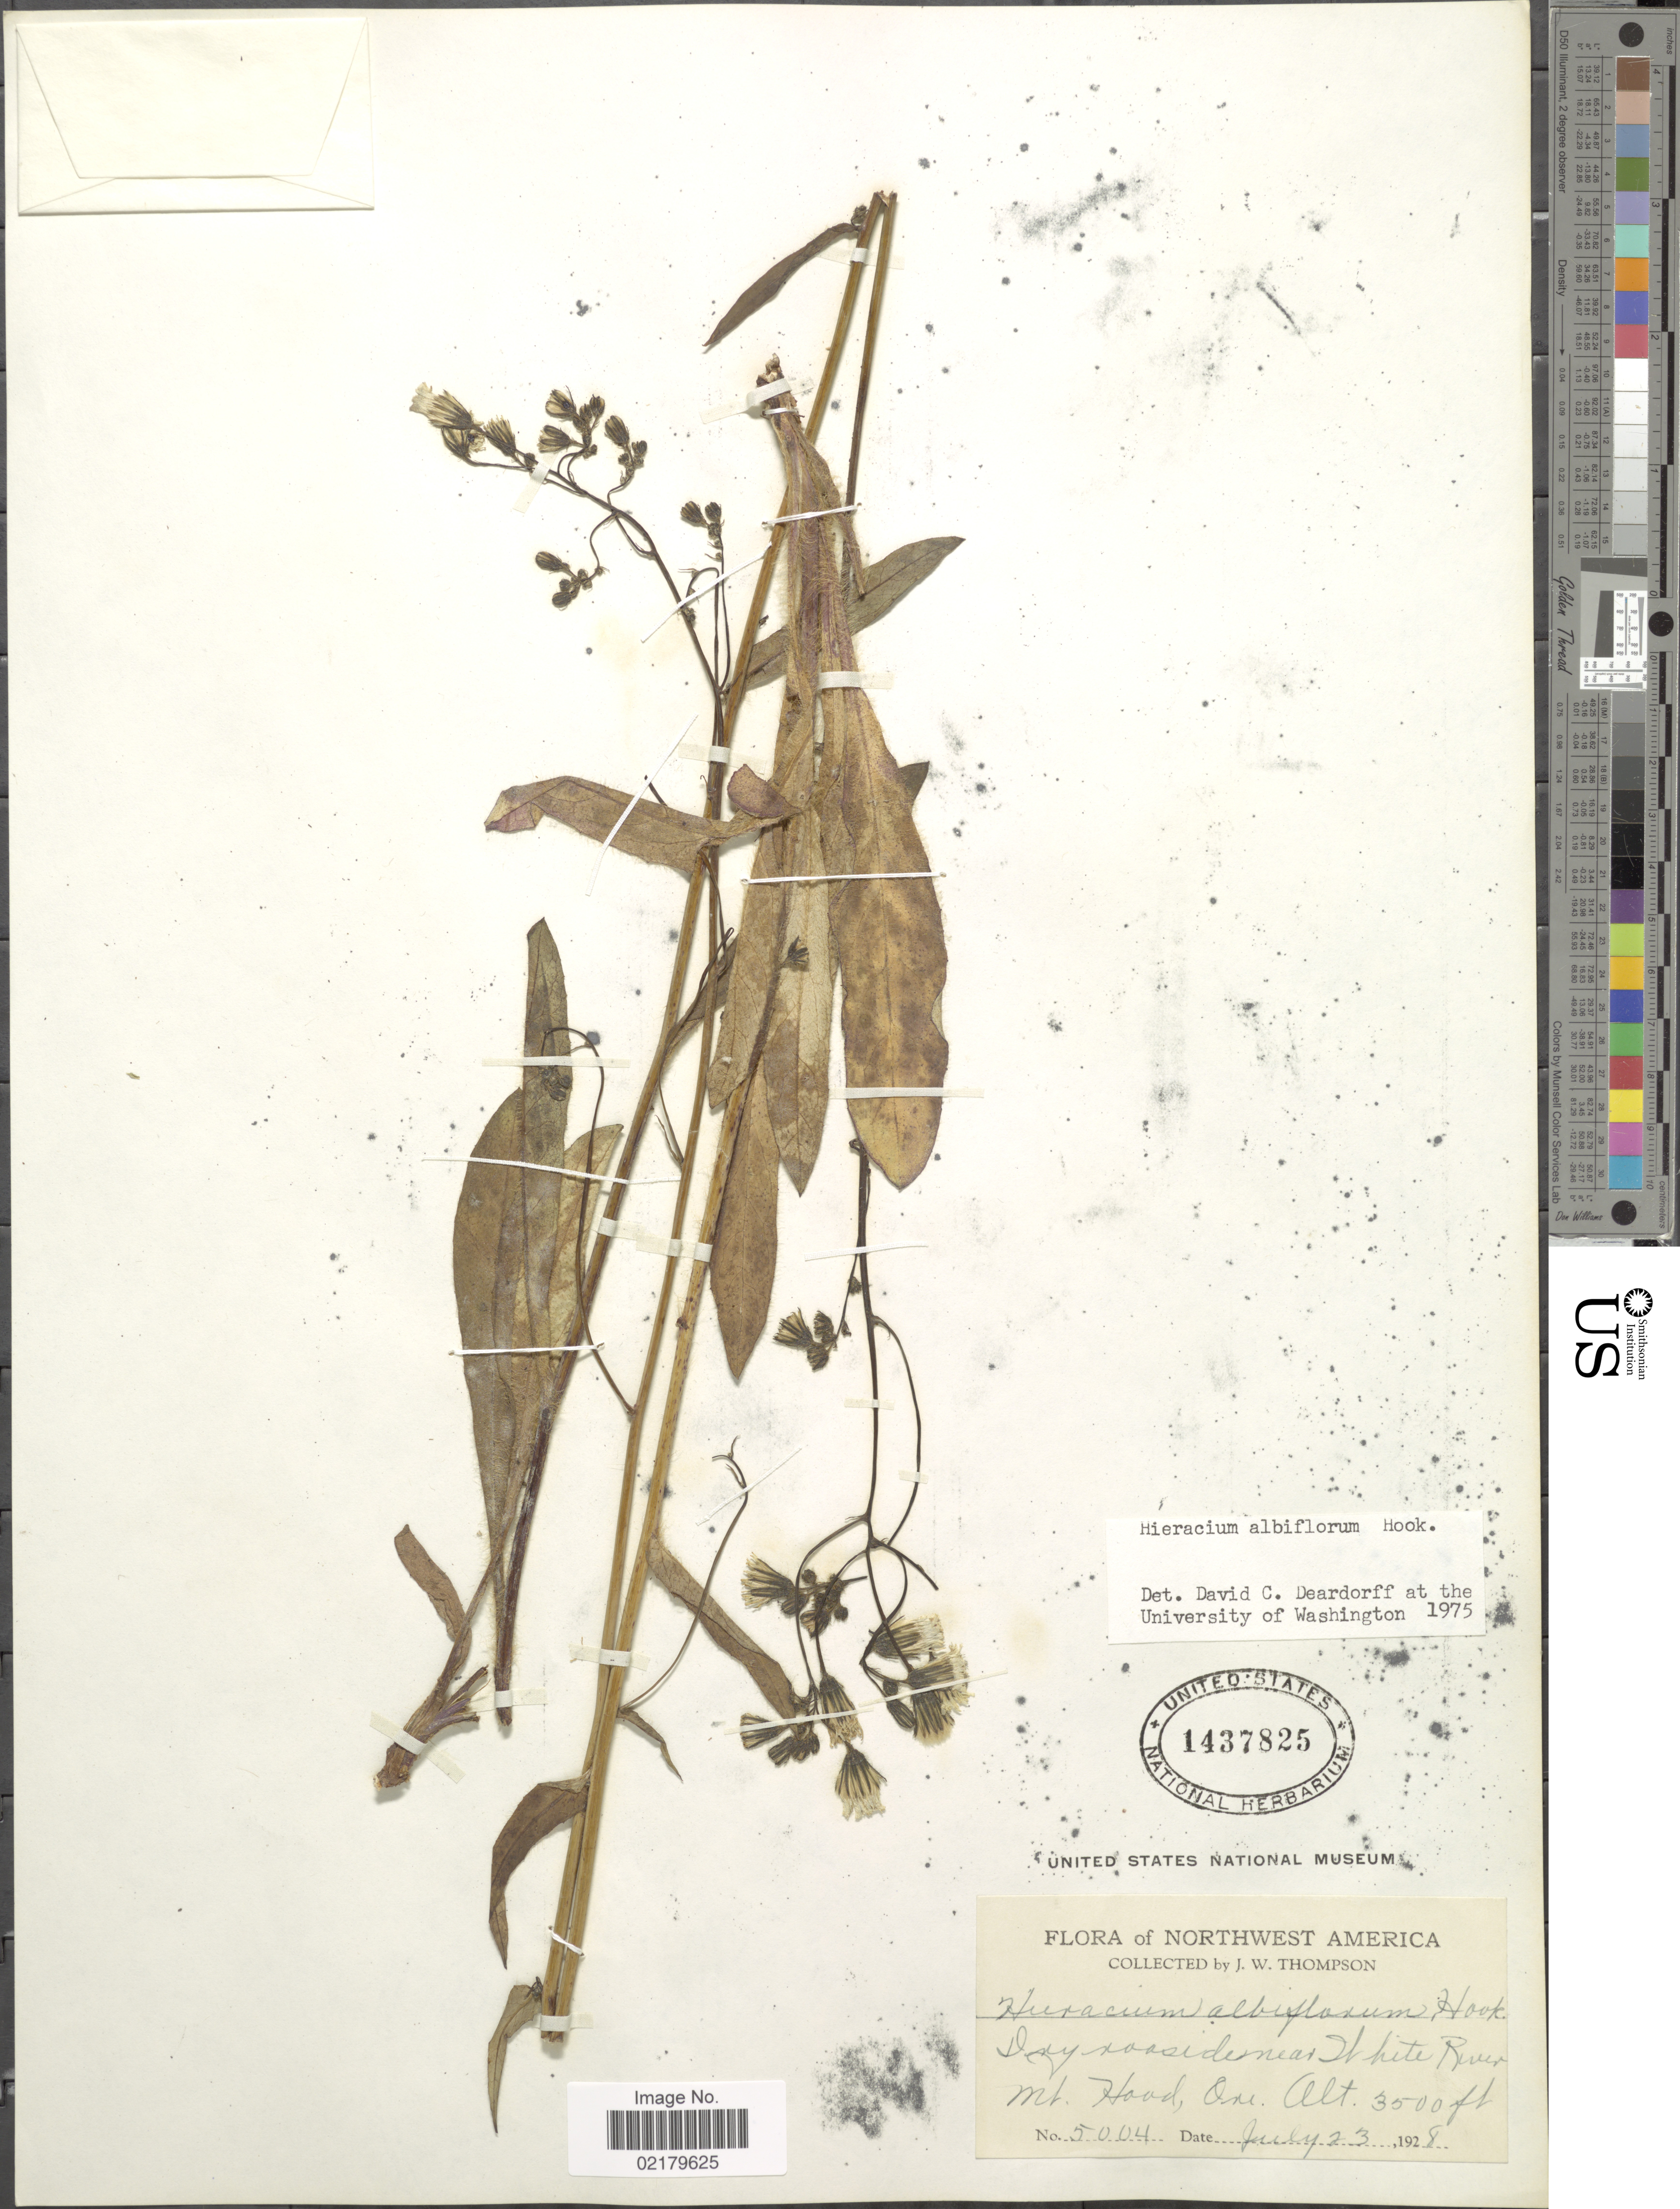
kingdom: Plantae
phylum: Tracheophyta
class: Magnoliopsida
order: Asterales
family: Asteraceae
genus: Hieracium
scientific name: Hieracium albiflorum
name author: Hook.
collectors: J. W. Thompson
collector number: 5004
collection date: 1928-07-23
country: United States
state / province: Oregon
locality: Dry roadside near White River Mt Hood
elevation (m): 1067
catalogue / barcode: US 1437825